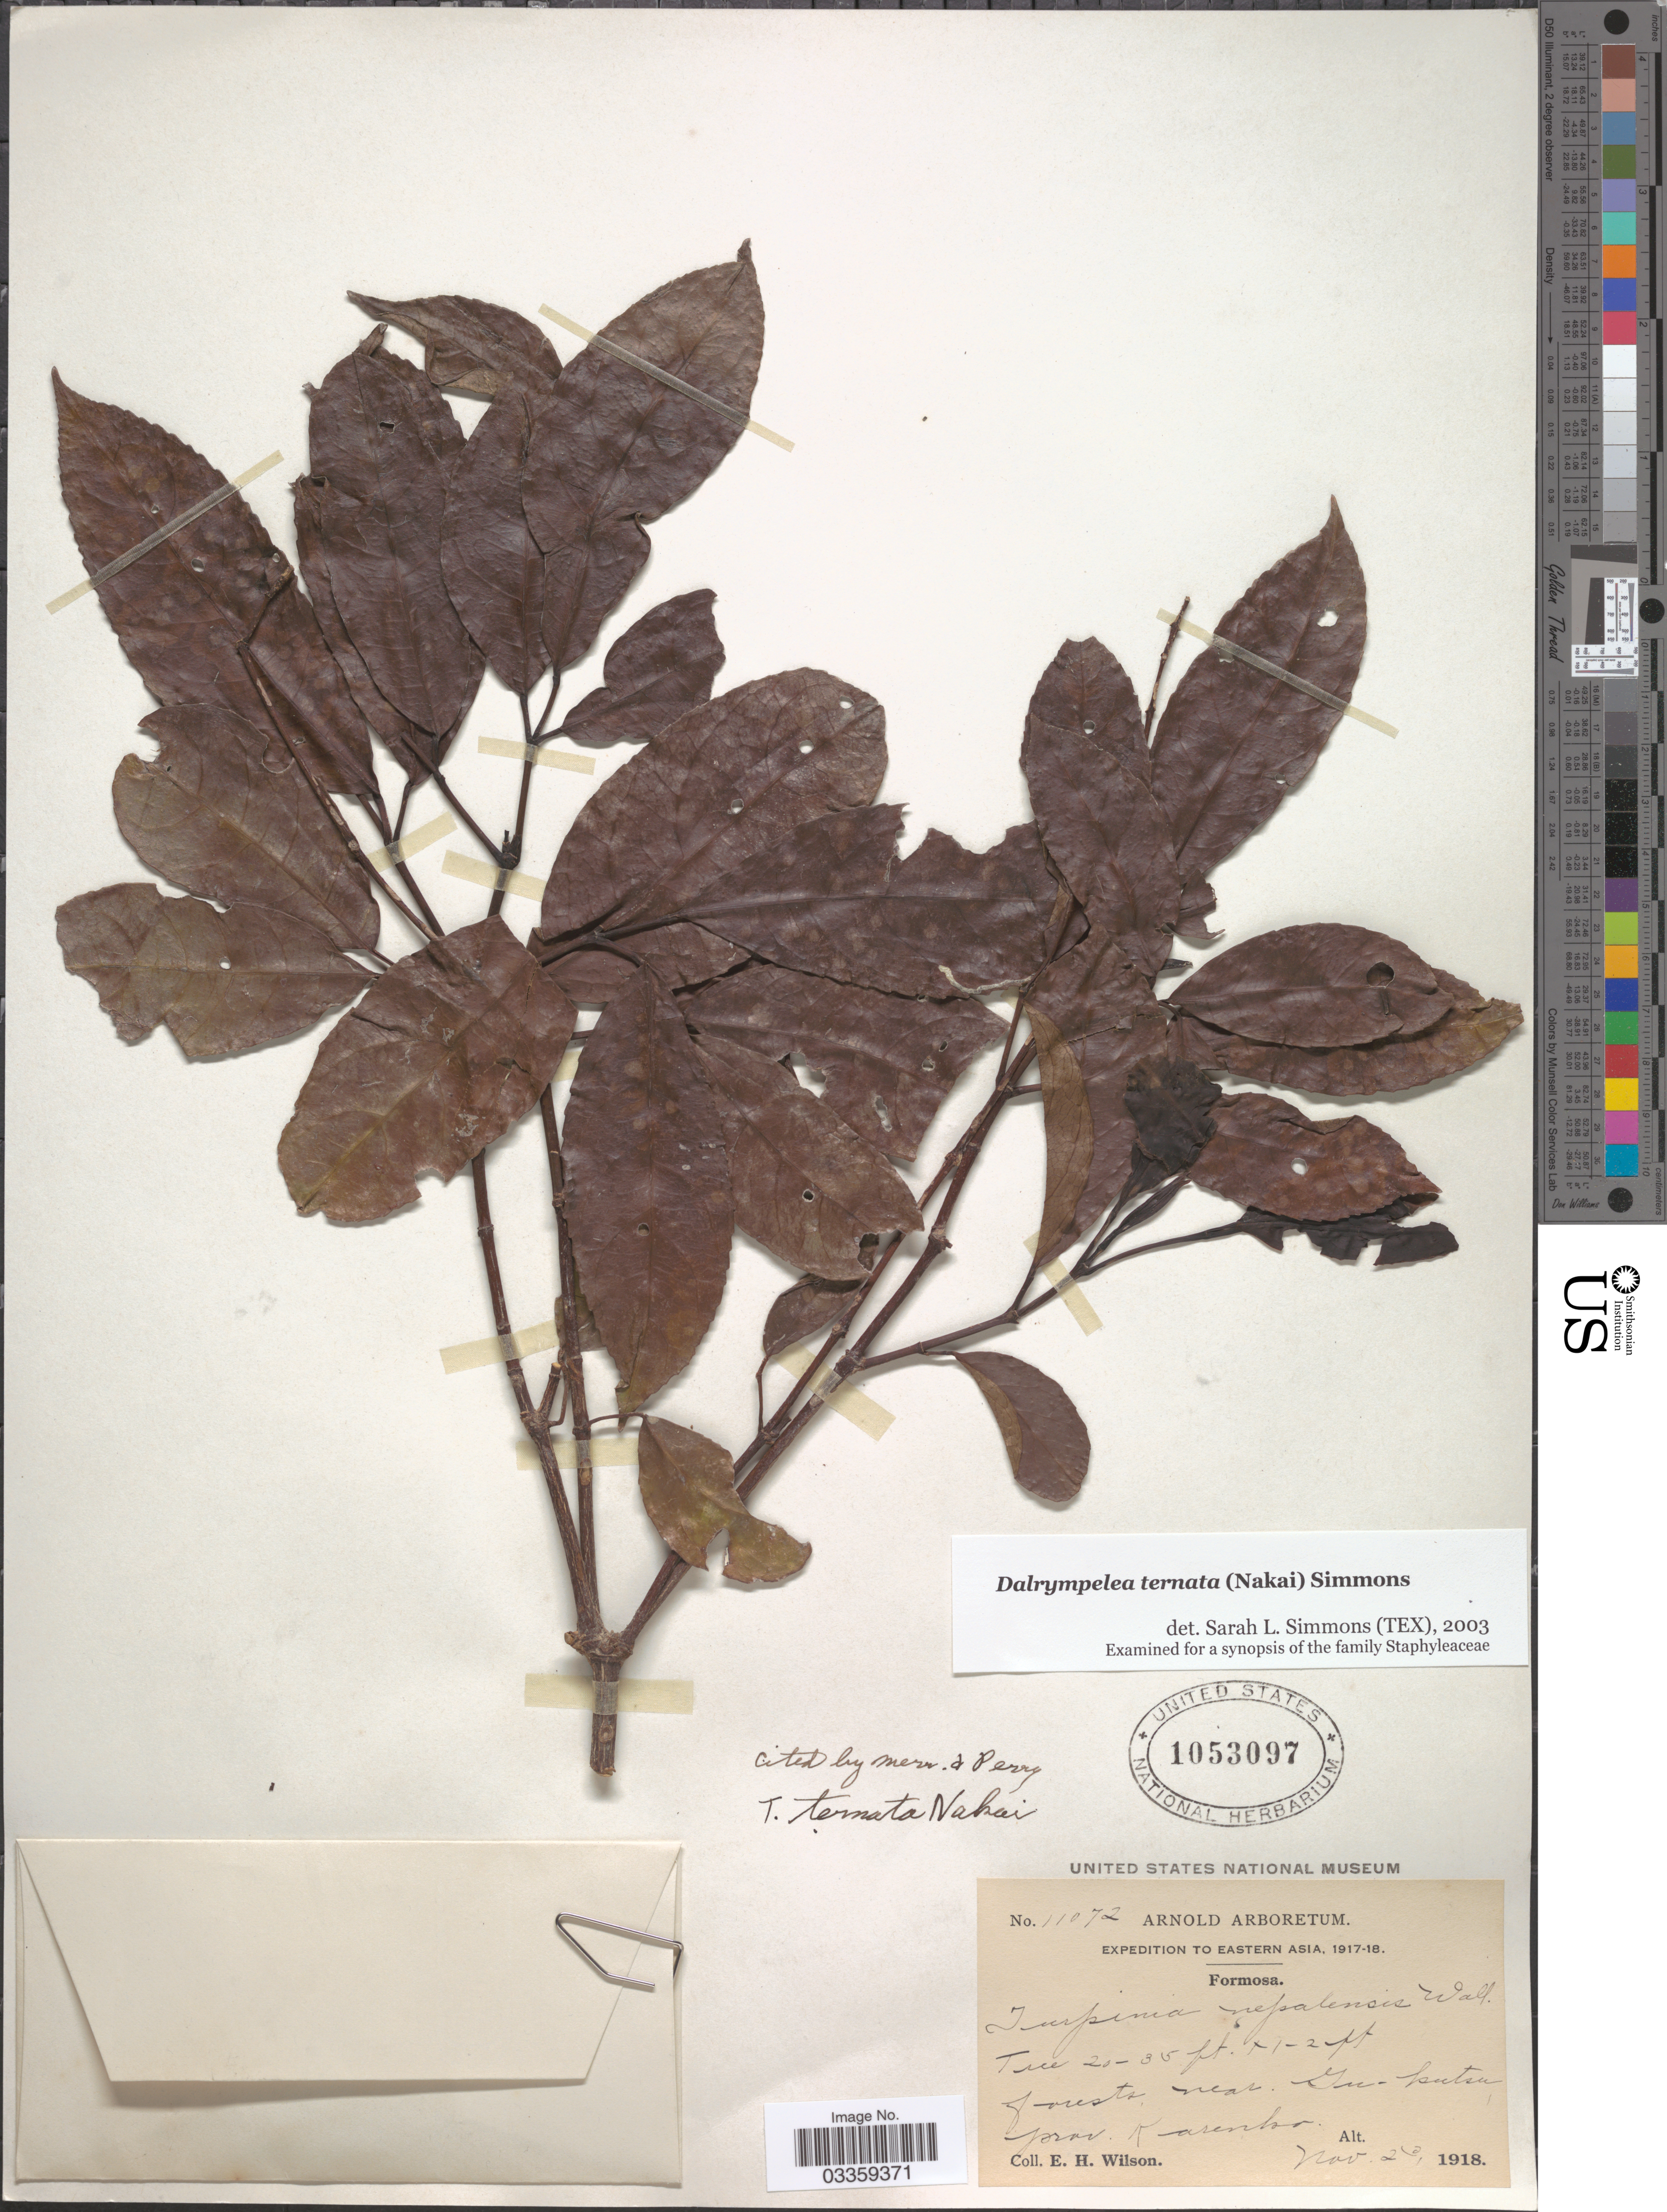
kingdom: Plantae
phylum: Tracheophyta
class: Magnoliopsida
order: Crossosomatales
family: Staphyleaceae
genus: Turpinia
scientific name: Turpinia ternata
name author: Nakai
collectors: E. Wilson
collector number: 11072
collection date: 1918-11-23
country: Taiwan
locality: Eastern Asia, Formosa, near Gu-kutsu, prov. Karenko.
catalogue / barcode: US 1053097